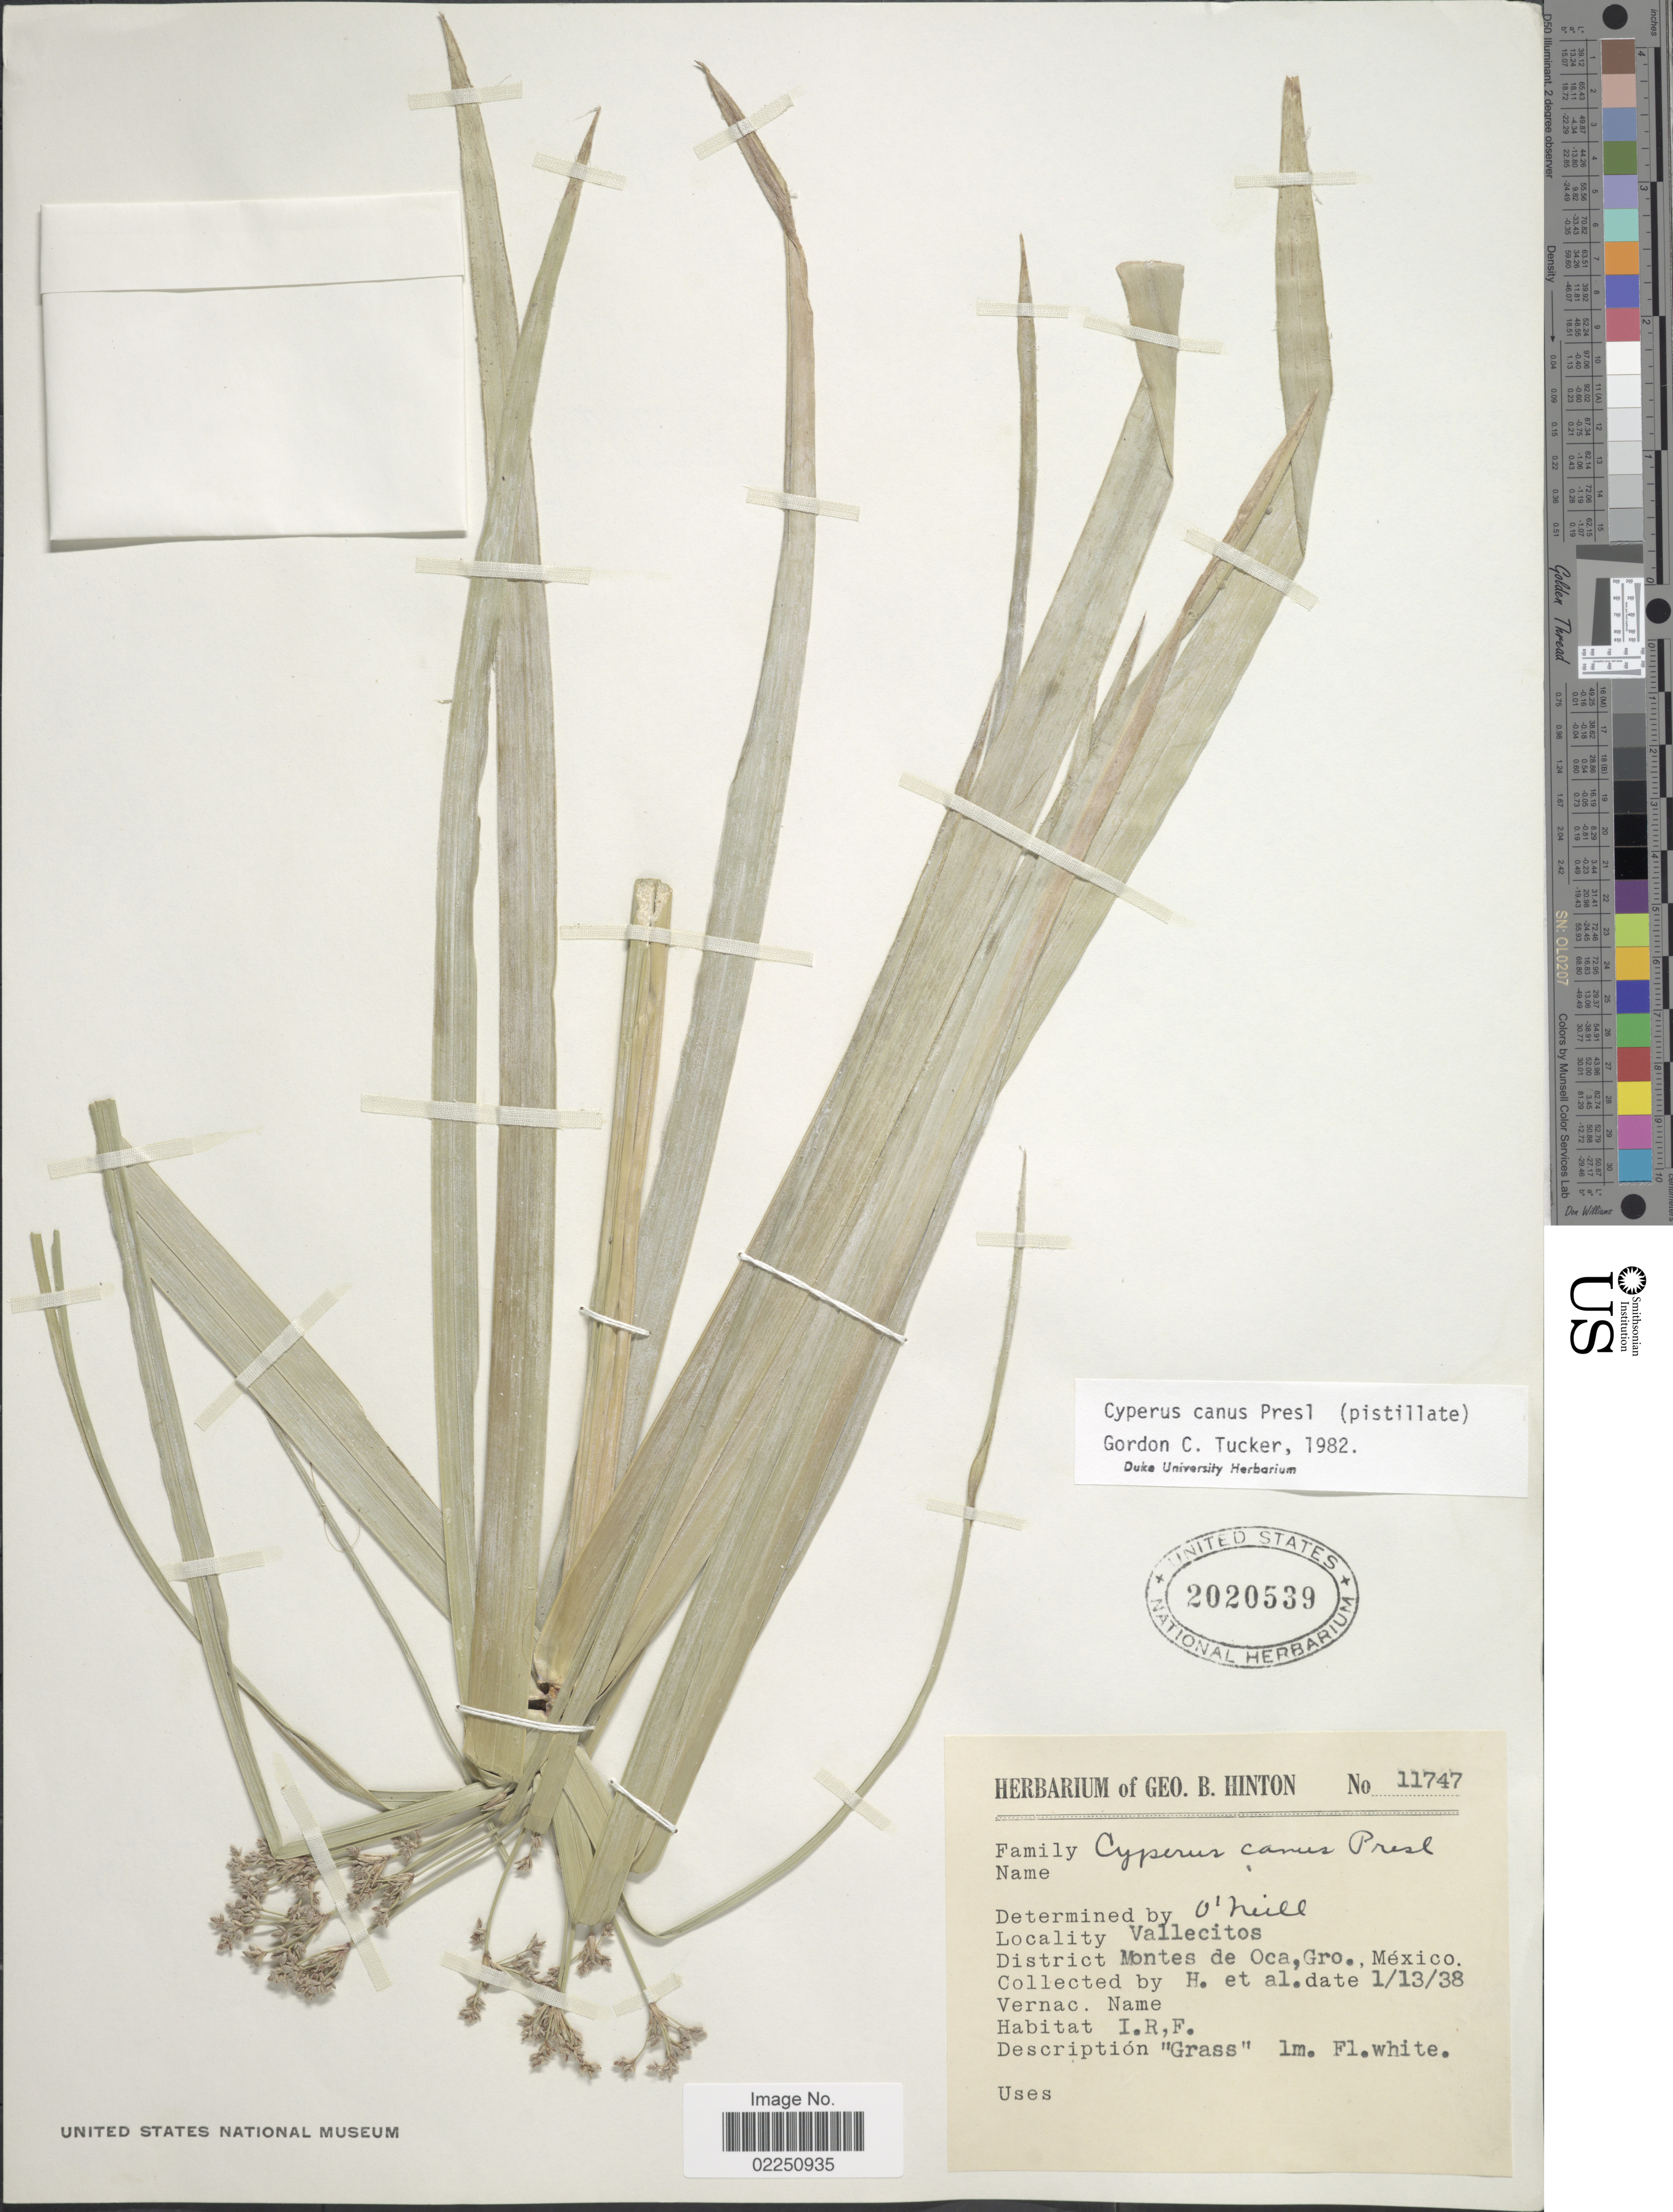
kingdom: Plantae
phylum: Tracheophyta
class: Liliopsida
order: Poales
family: Cyperaceae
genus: Cyperus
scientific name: Cyperus canus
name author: J. Presl & C. Presl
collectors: G. B. Hinton & et al.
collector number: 11747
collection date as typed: Transcribed d/m/y: 13/1/38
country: Mexico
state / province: Guerrero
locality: Vallecitos. District Montes de Oca, Gro.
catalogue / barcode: US 2020539